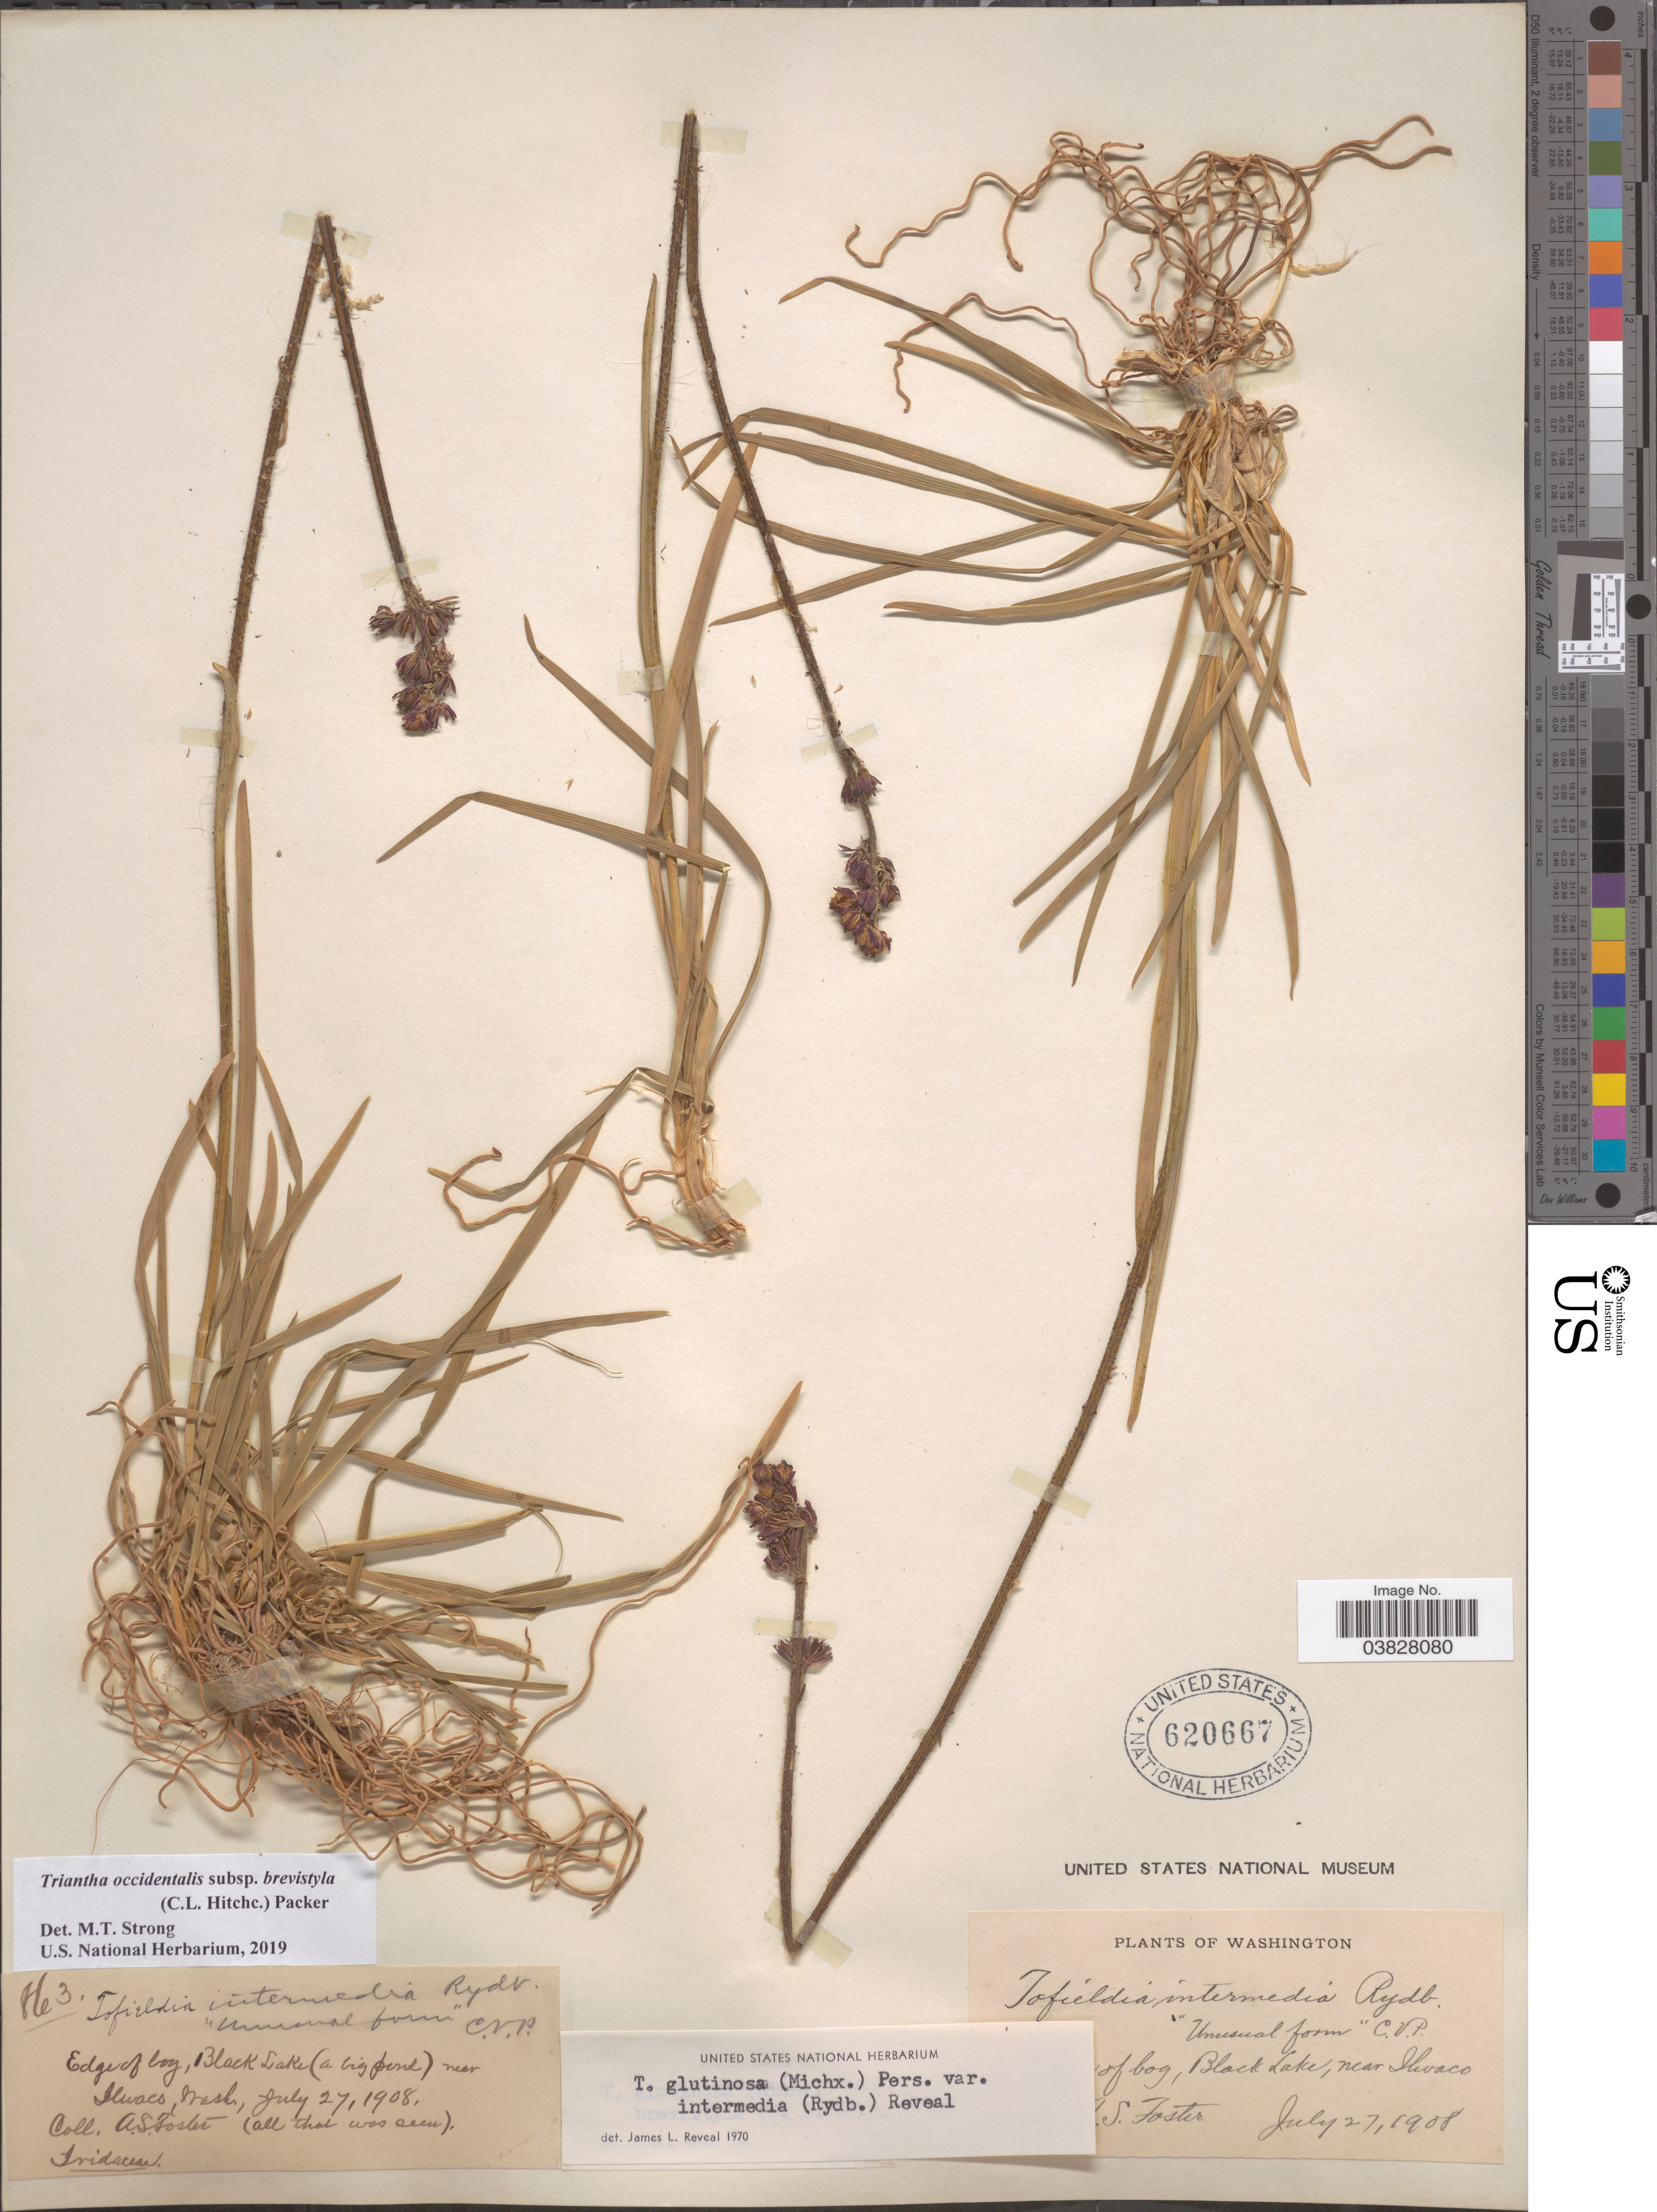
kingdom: Plantae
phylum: Tracheophyta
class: Liliopsida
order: Alismatales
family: Tofieldiaceae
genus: Triantha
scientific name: Triantha occidentalis subsp. brevistyla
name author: (C.L. Hitchc.) Packer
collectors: A. S. Foster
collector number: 863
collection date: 1908-07-27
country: United States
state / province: Washington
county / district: Pacific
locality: Black Lake (a big pond) near Ilwaco.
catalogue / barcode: US 620667